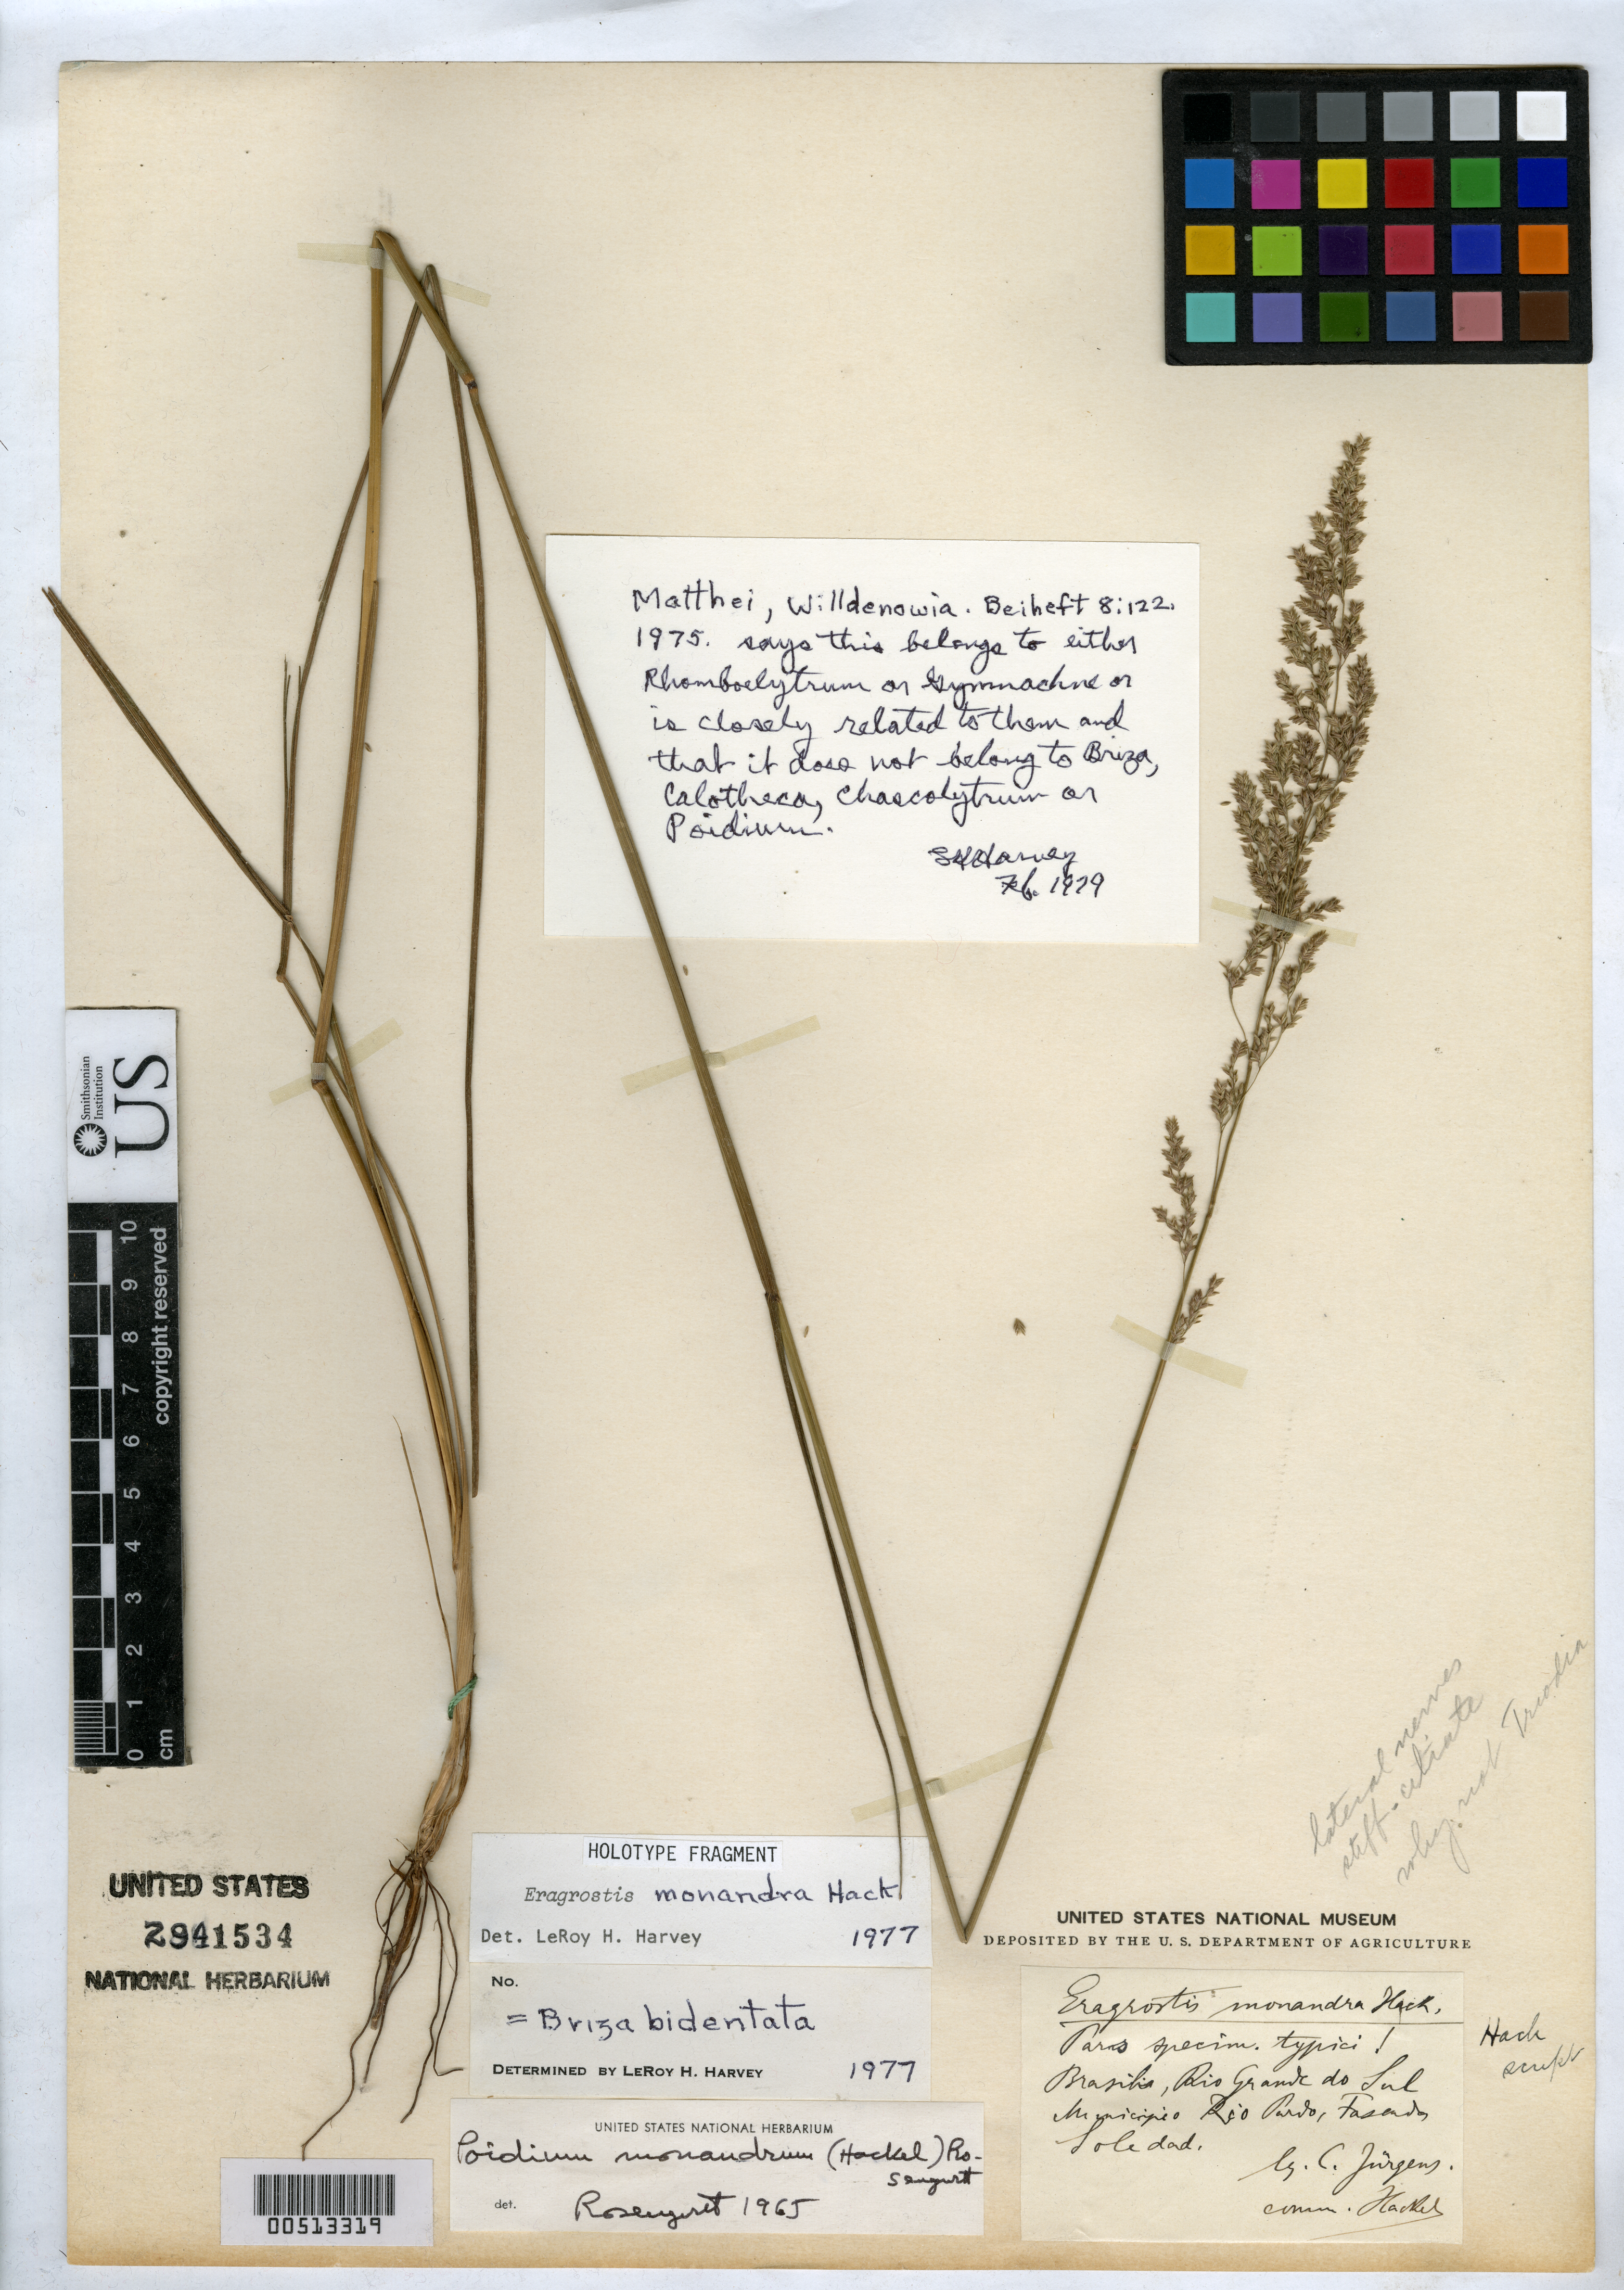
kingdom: Plantae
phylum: Tracheophyta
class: Liliopsida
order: Poales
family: Poaceae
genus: Eragrostis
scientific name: Eragrostis monandra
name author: Hack.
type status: Isotype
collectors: C. Juergens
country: Brazil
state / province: Rio Grande do Sul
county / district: Rio Pardo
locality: Fasados, Soledad.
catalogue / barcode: US 2941534